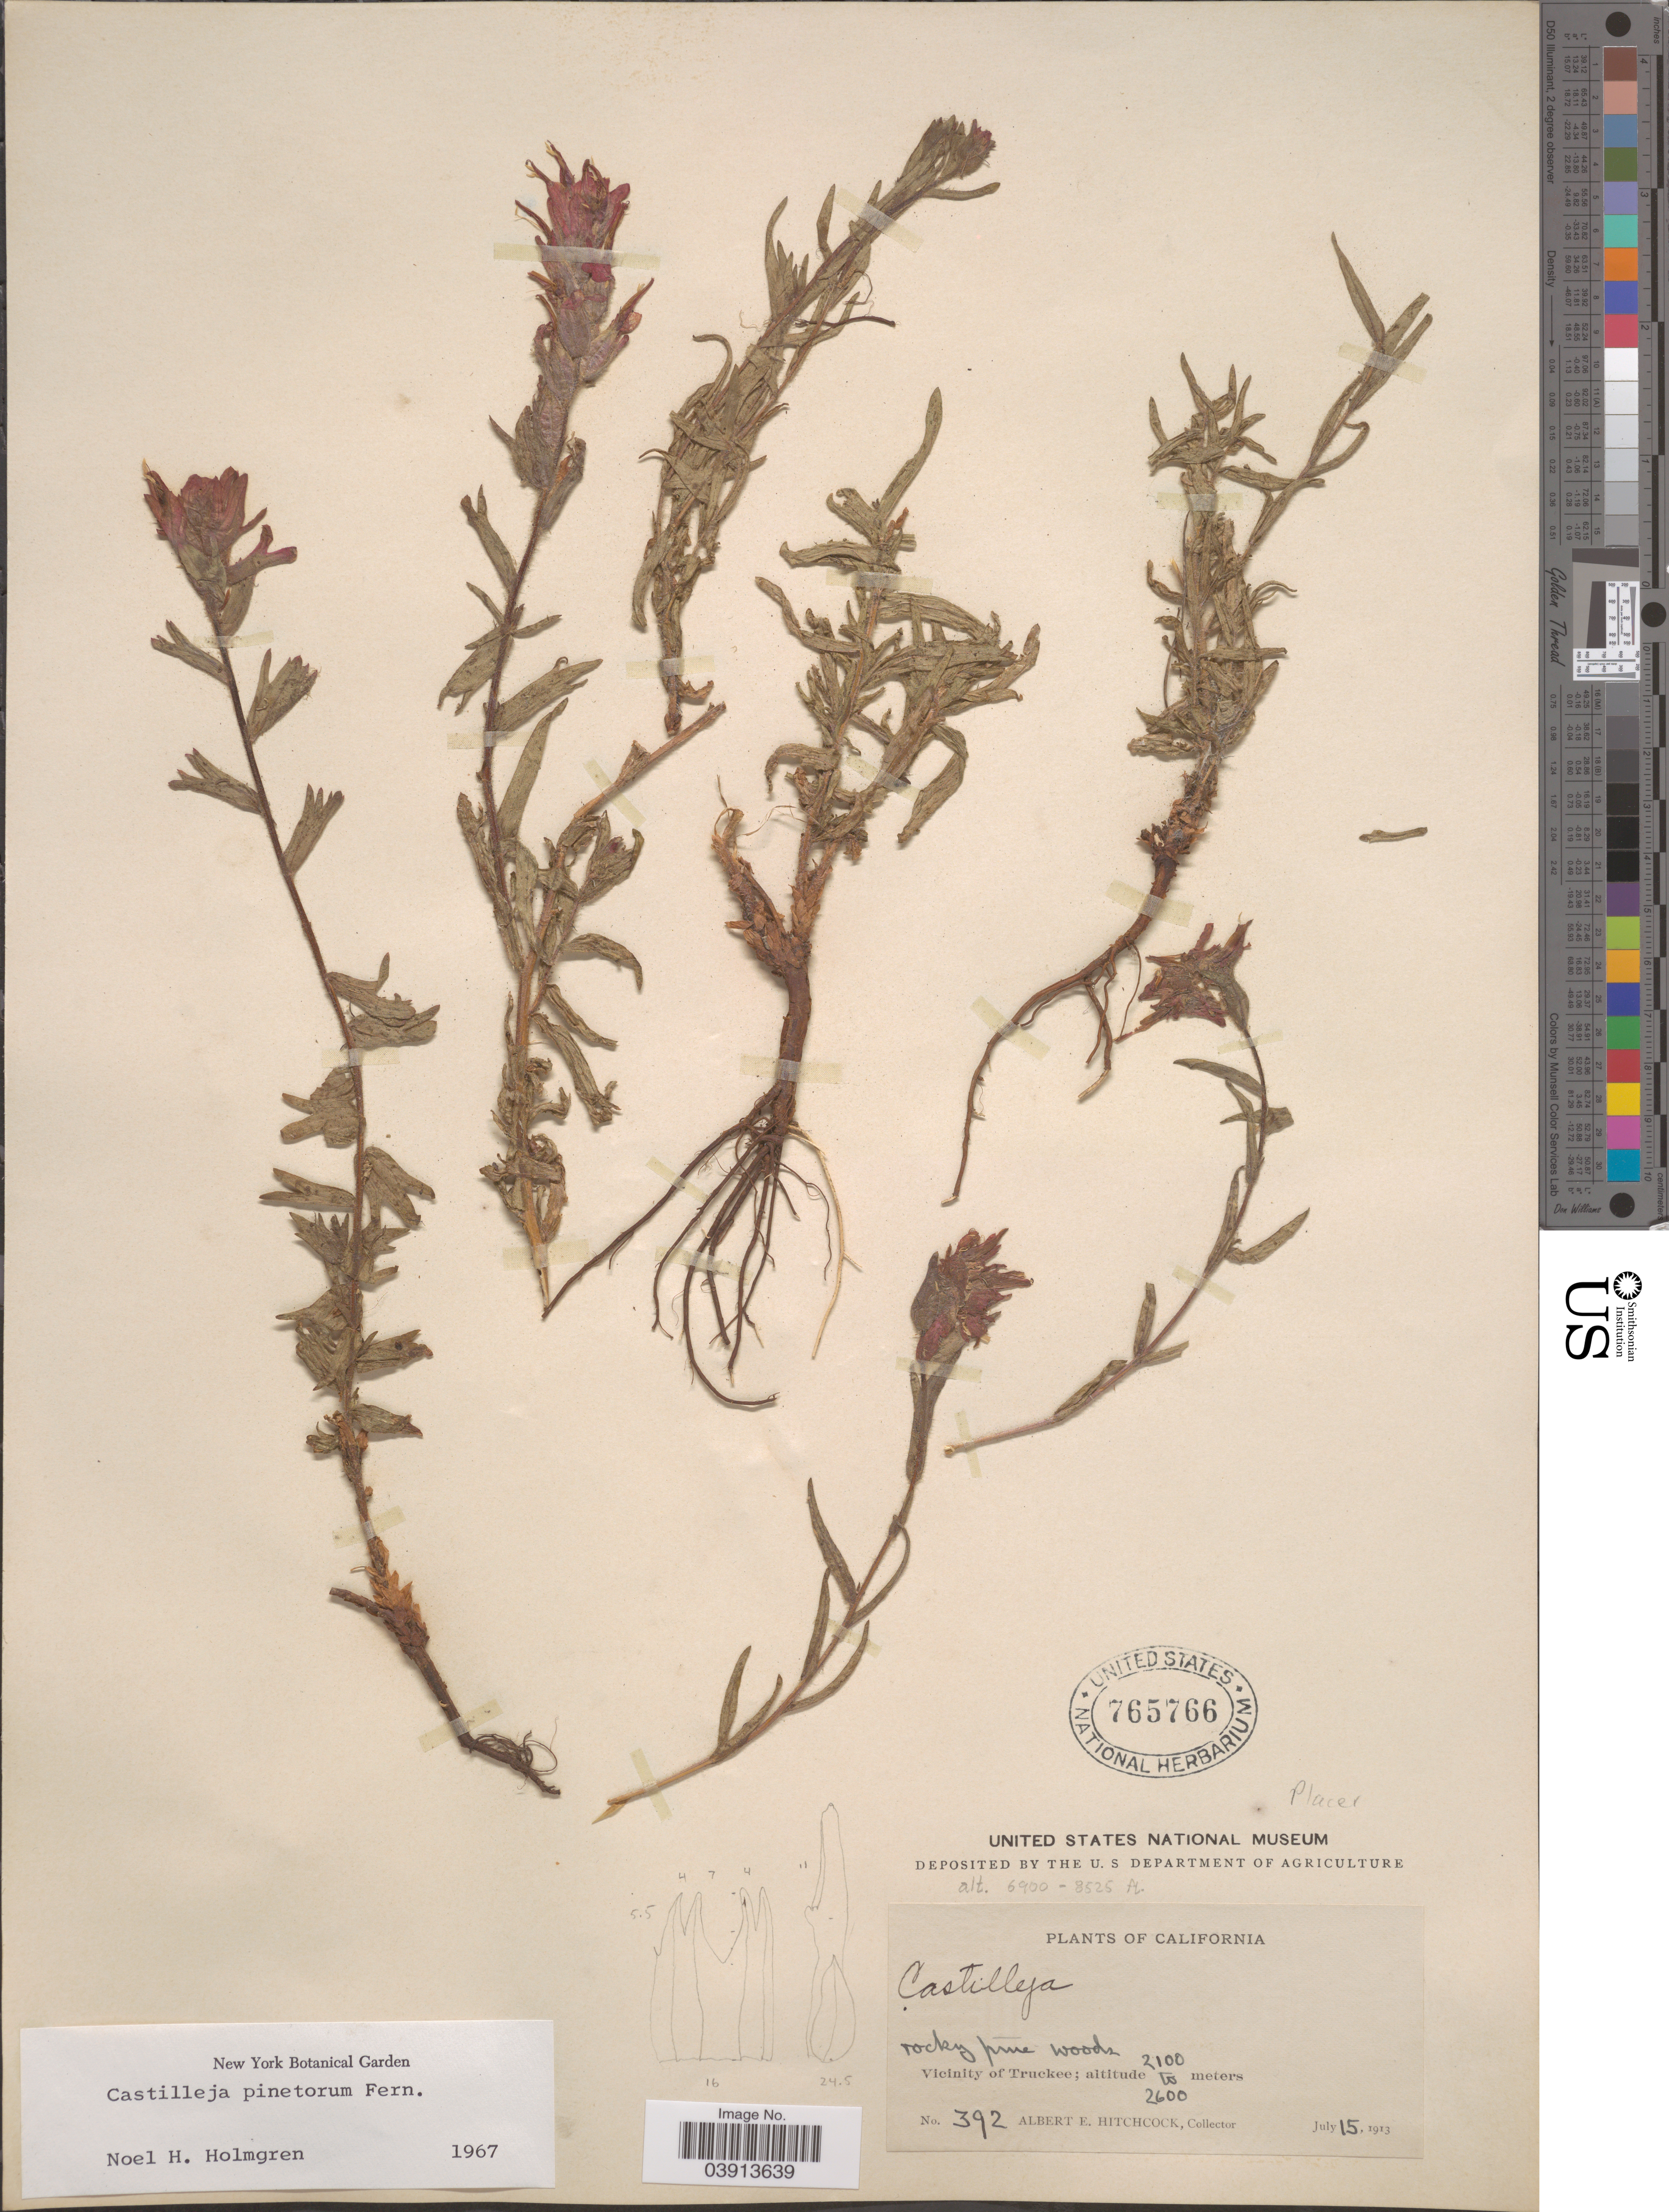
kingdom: Plantae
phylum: Tracheophyta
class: Magnoliopsida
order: Lamiales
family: Orobanchaceae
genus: Castilleja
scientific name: Castilleja pinetorum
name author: Fernald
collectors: A. Hitchcock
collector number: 391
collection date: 1913-07-15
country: United States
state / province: California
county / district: Nevada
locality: Vicinity of Truckee. Placer.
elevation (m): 2100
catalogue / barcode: US 765766